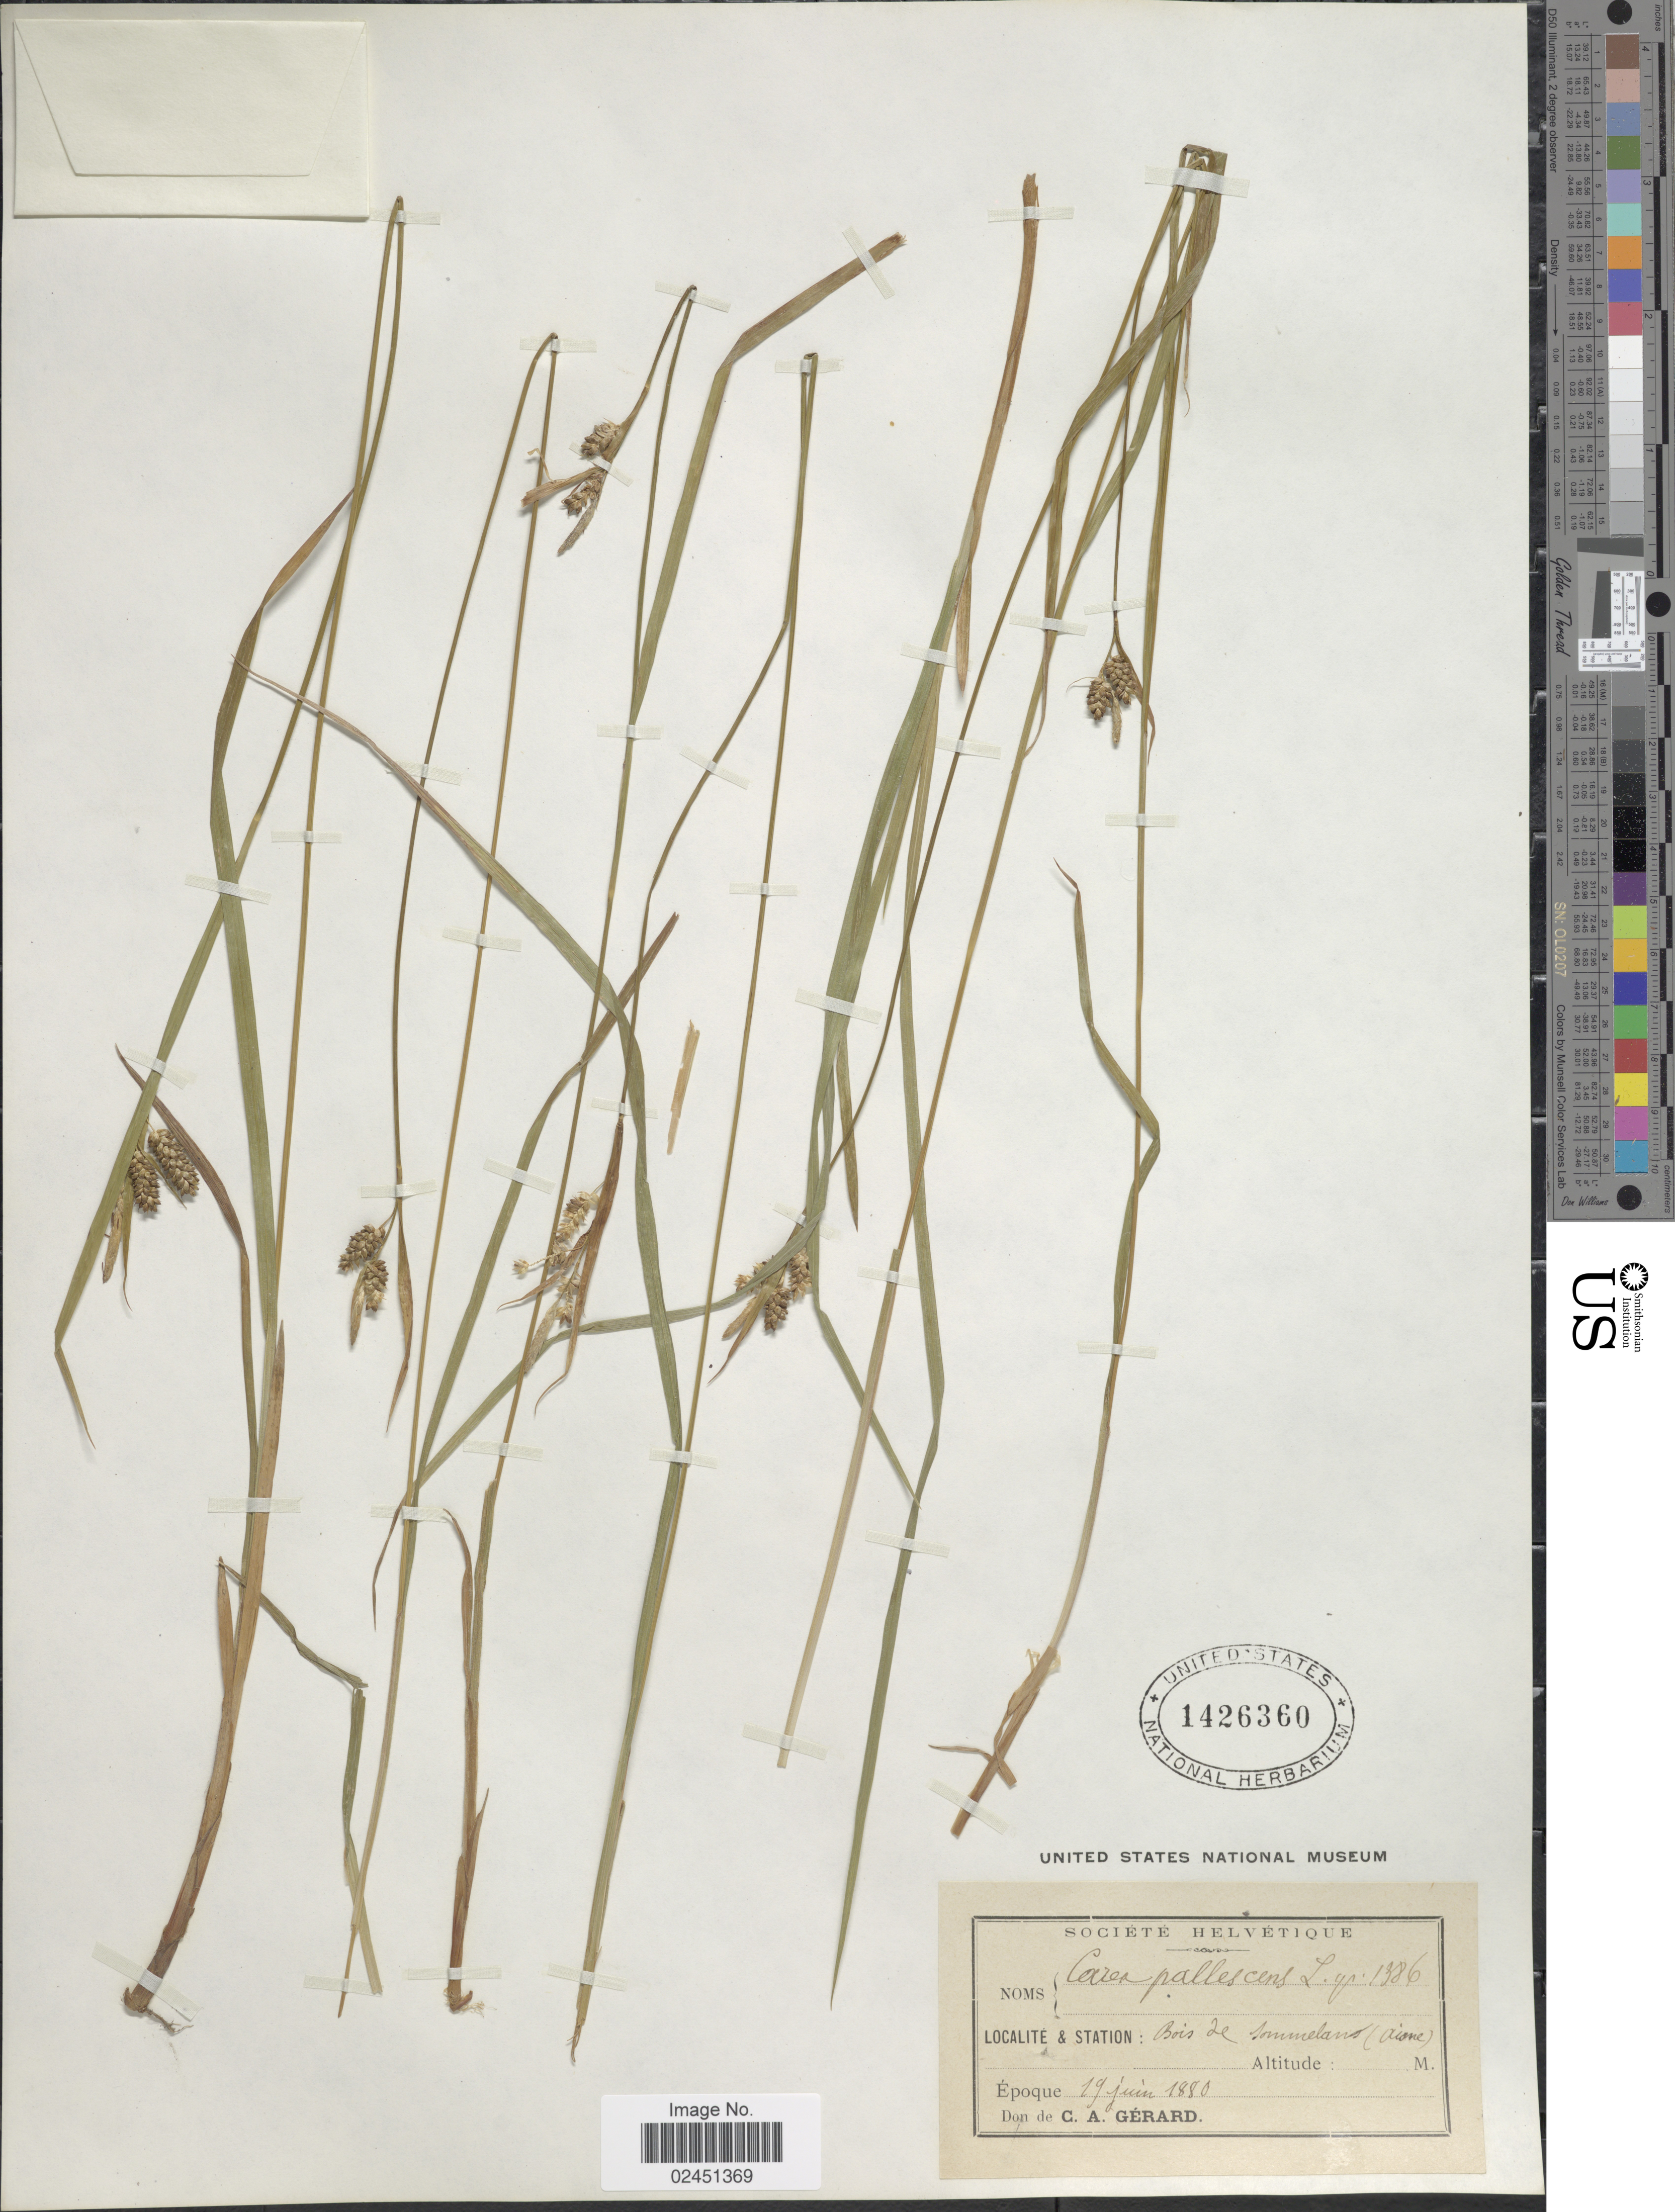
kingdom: Plantae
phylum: Tracheophyta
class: Liliopsida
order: Poales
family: Cyperaceae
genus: Carex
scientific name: Carex pallescens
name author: L.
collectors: C. Gerard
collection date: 1880-06-19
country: France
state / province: Hauts-de-France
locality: Societe Helvetique, Bois de Sommelans (Aisne)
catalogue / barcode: US 1426360